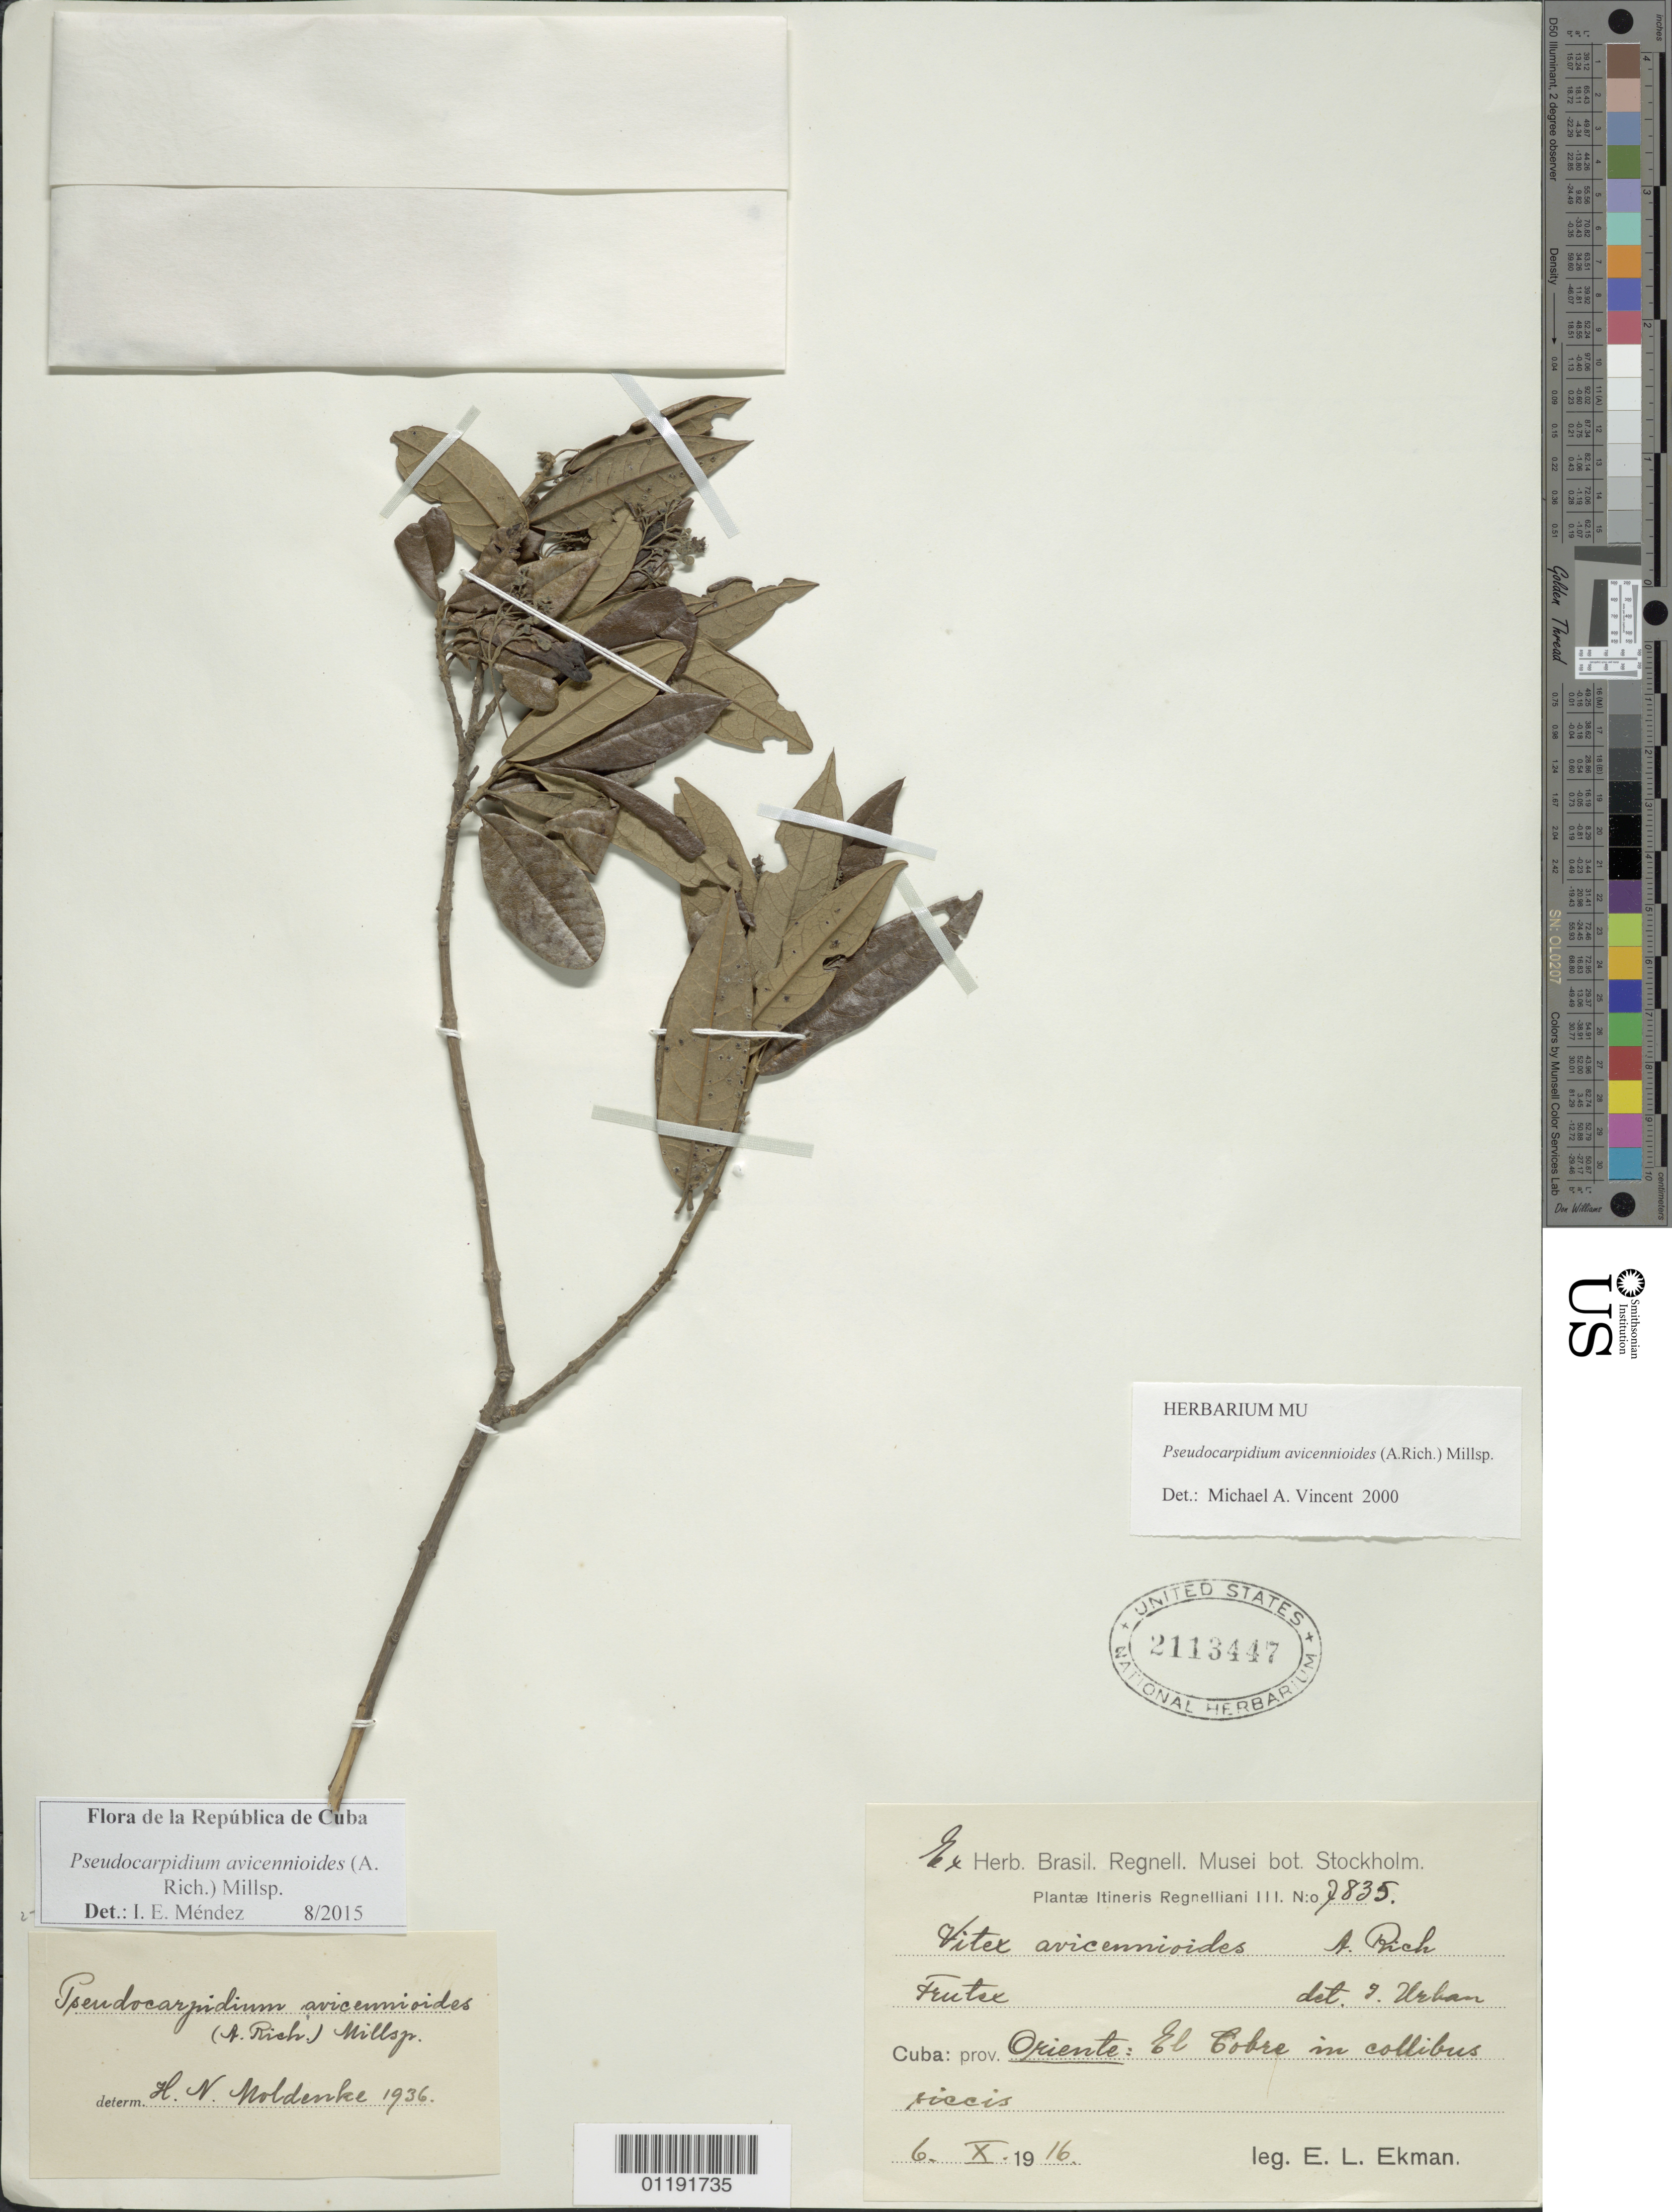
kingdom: Plantae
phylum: Tracheophyta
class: Magnoliopsida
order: Lamiales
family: Lamiaceae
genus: Pseudocarpidium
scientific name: Pseudocarpidium avicennioides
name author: (A. Rich.) Millsp.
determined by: Méndez, I. E.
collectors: E. L. Ekman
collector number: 7835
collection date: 1916-10-06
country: Cuba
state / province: Santiago de Cuba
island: Cuba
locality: El Cobre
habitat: In collibus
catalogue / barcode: US 2113447